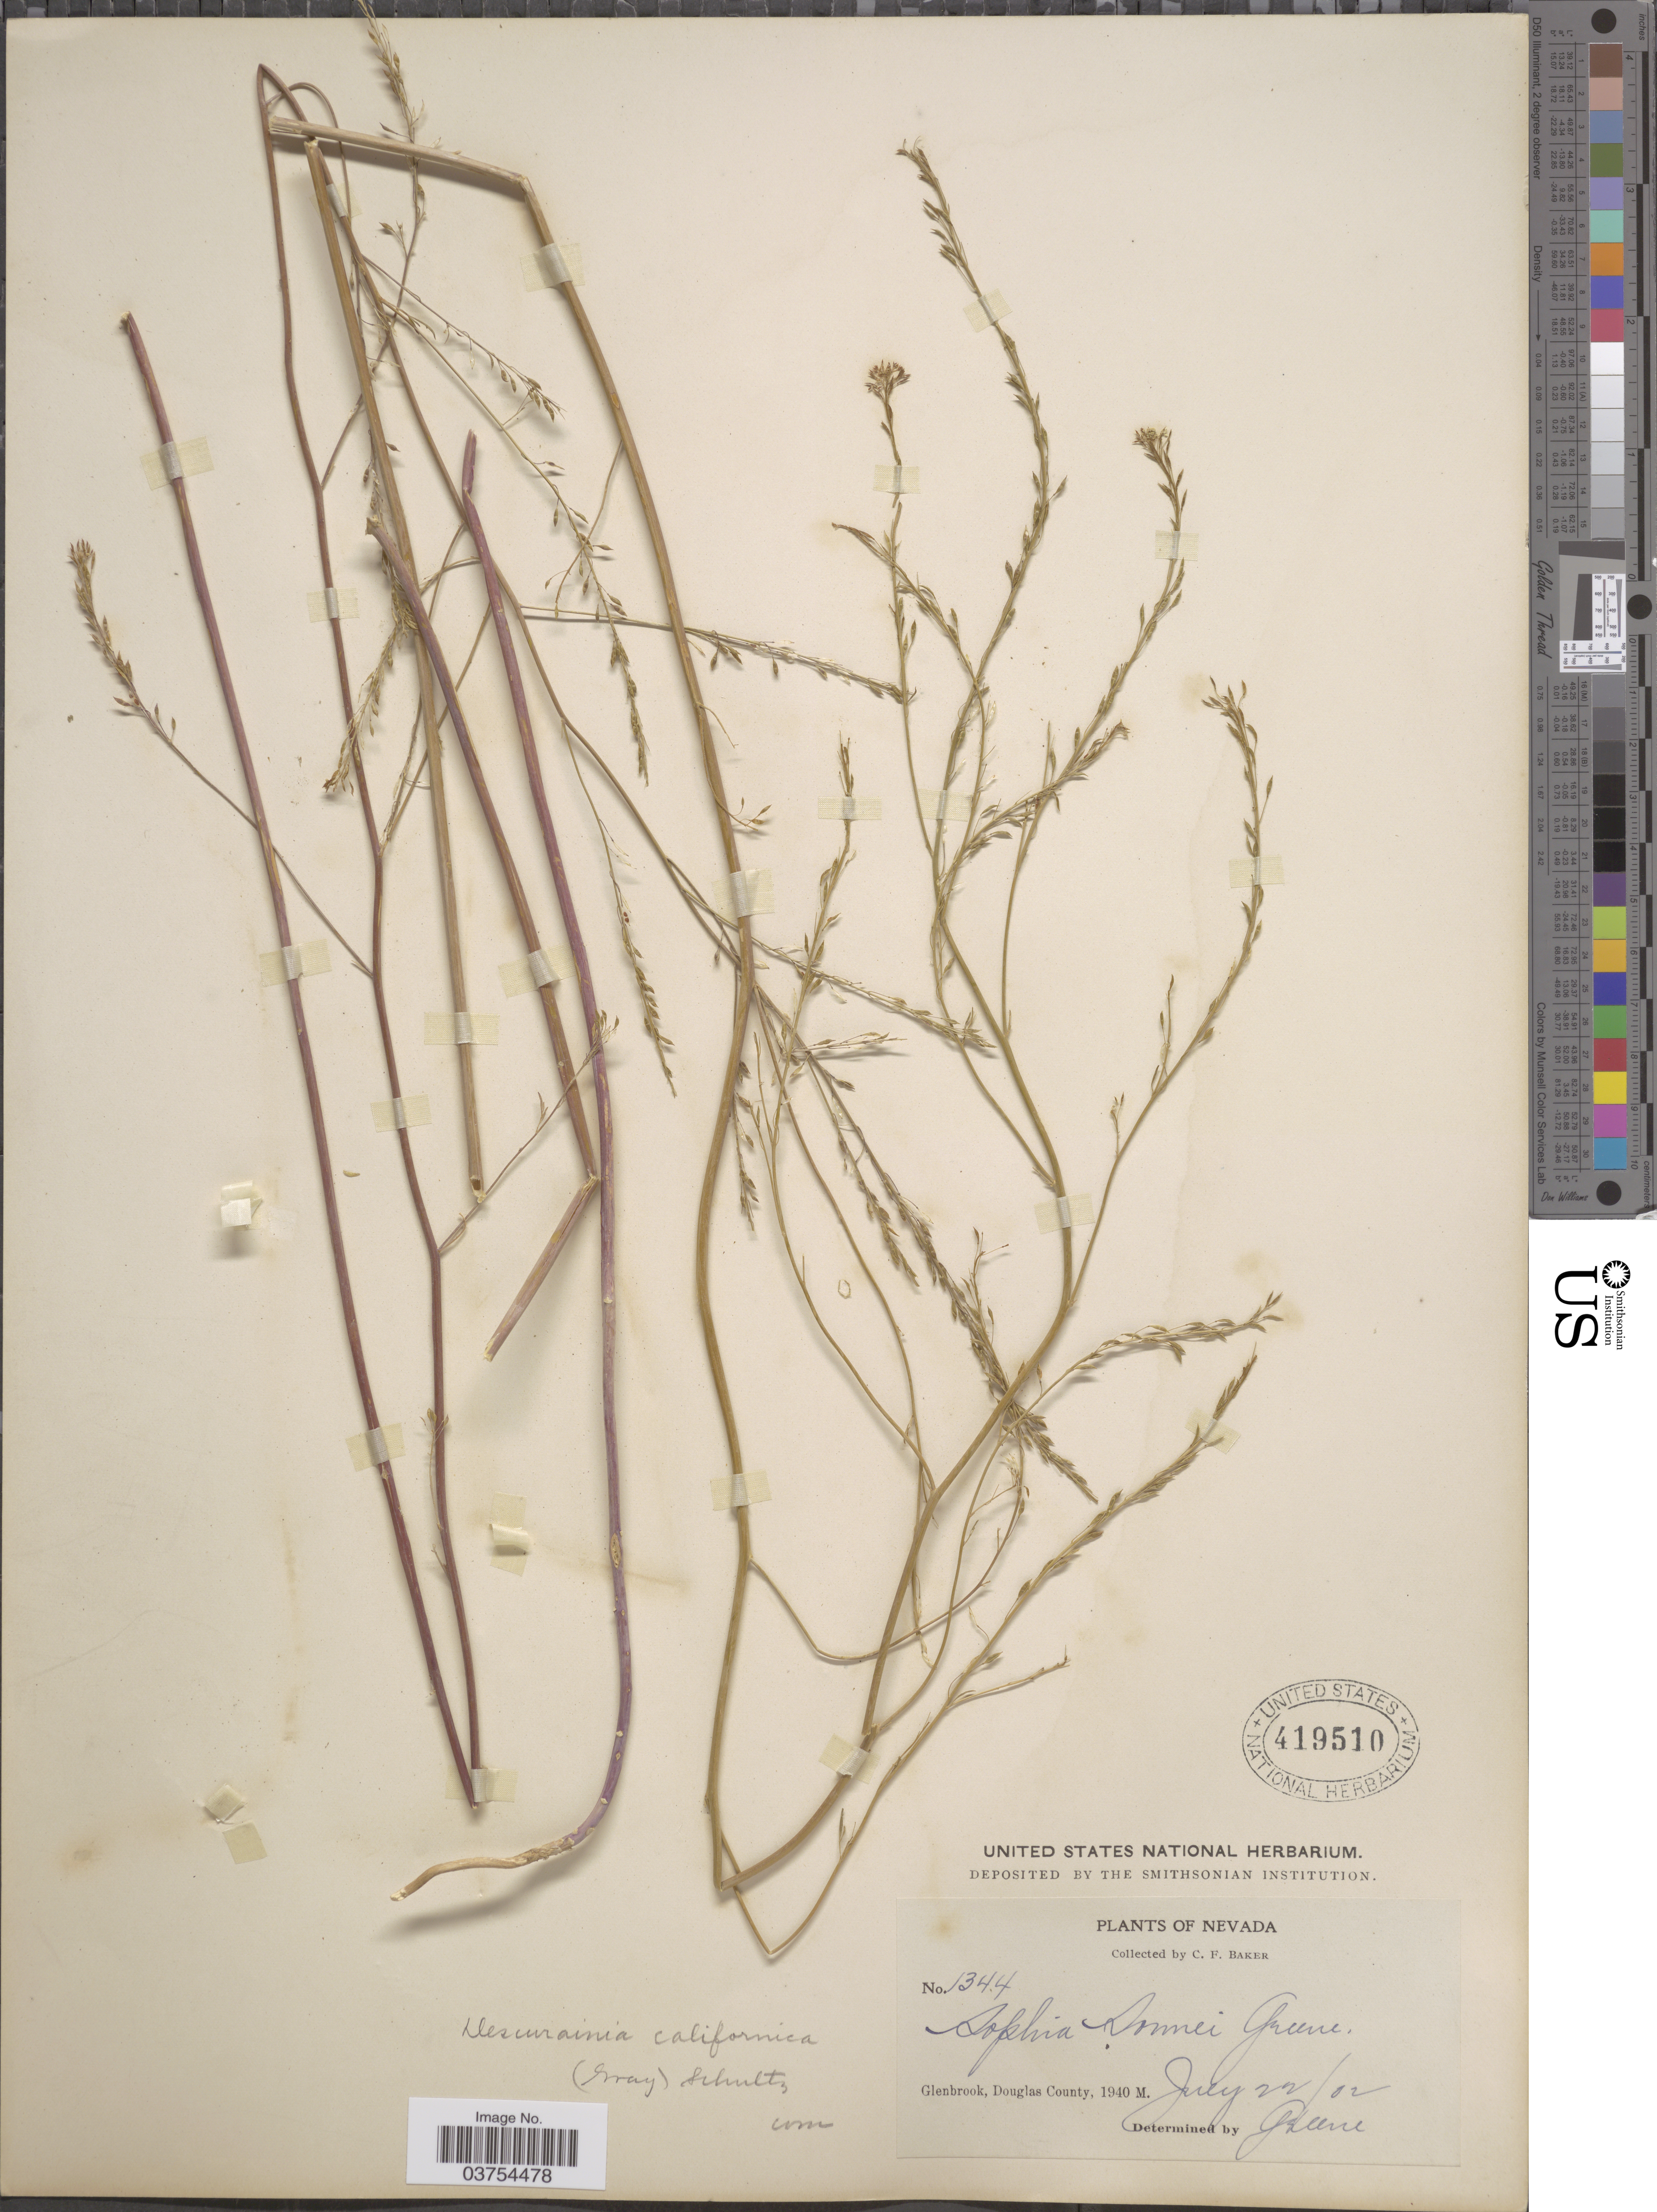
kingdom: Plantae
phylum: Tracheophyta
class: Magnoliopsida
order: Brassicales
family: Brassicaceae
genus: Descurainia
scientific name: Descurainia californica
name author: (A. Gray) O.E. Schulz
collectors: C. F. Baker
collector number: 1344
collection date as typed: Transcribed d/m/y: 22/7/2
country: United States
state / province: Nevada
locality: Glenbrook, Douglas County.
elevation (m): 1940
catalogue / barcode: US 419510